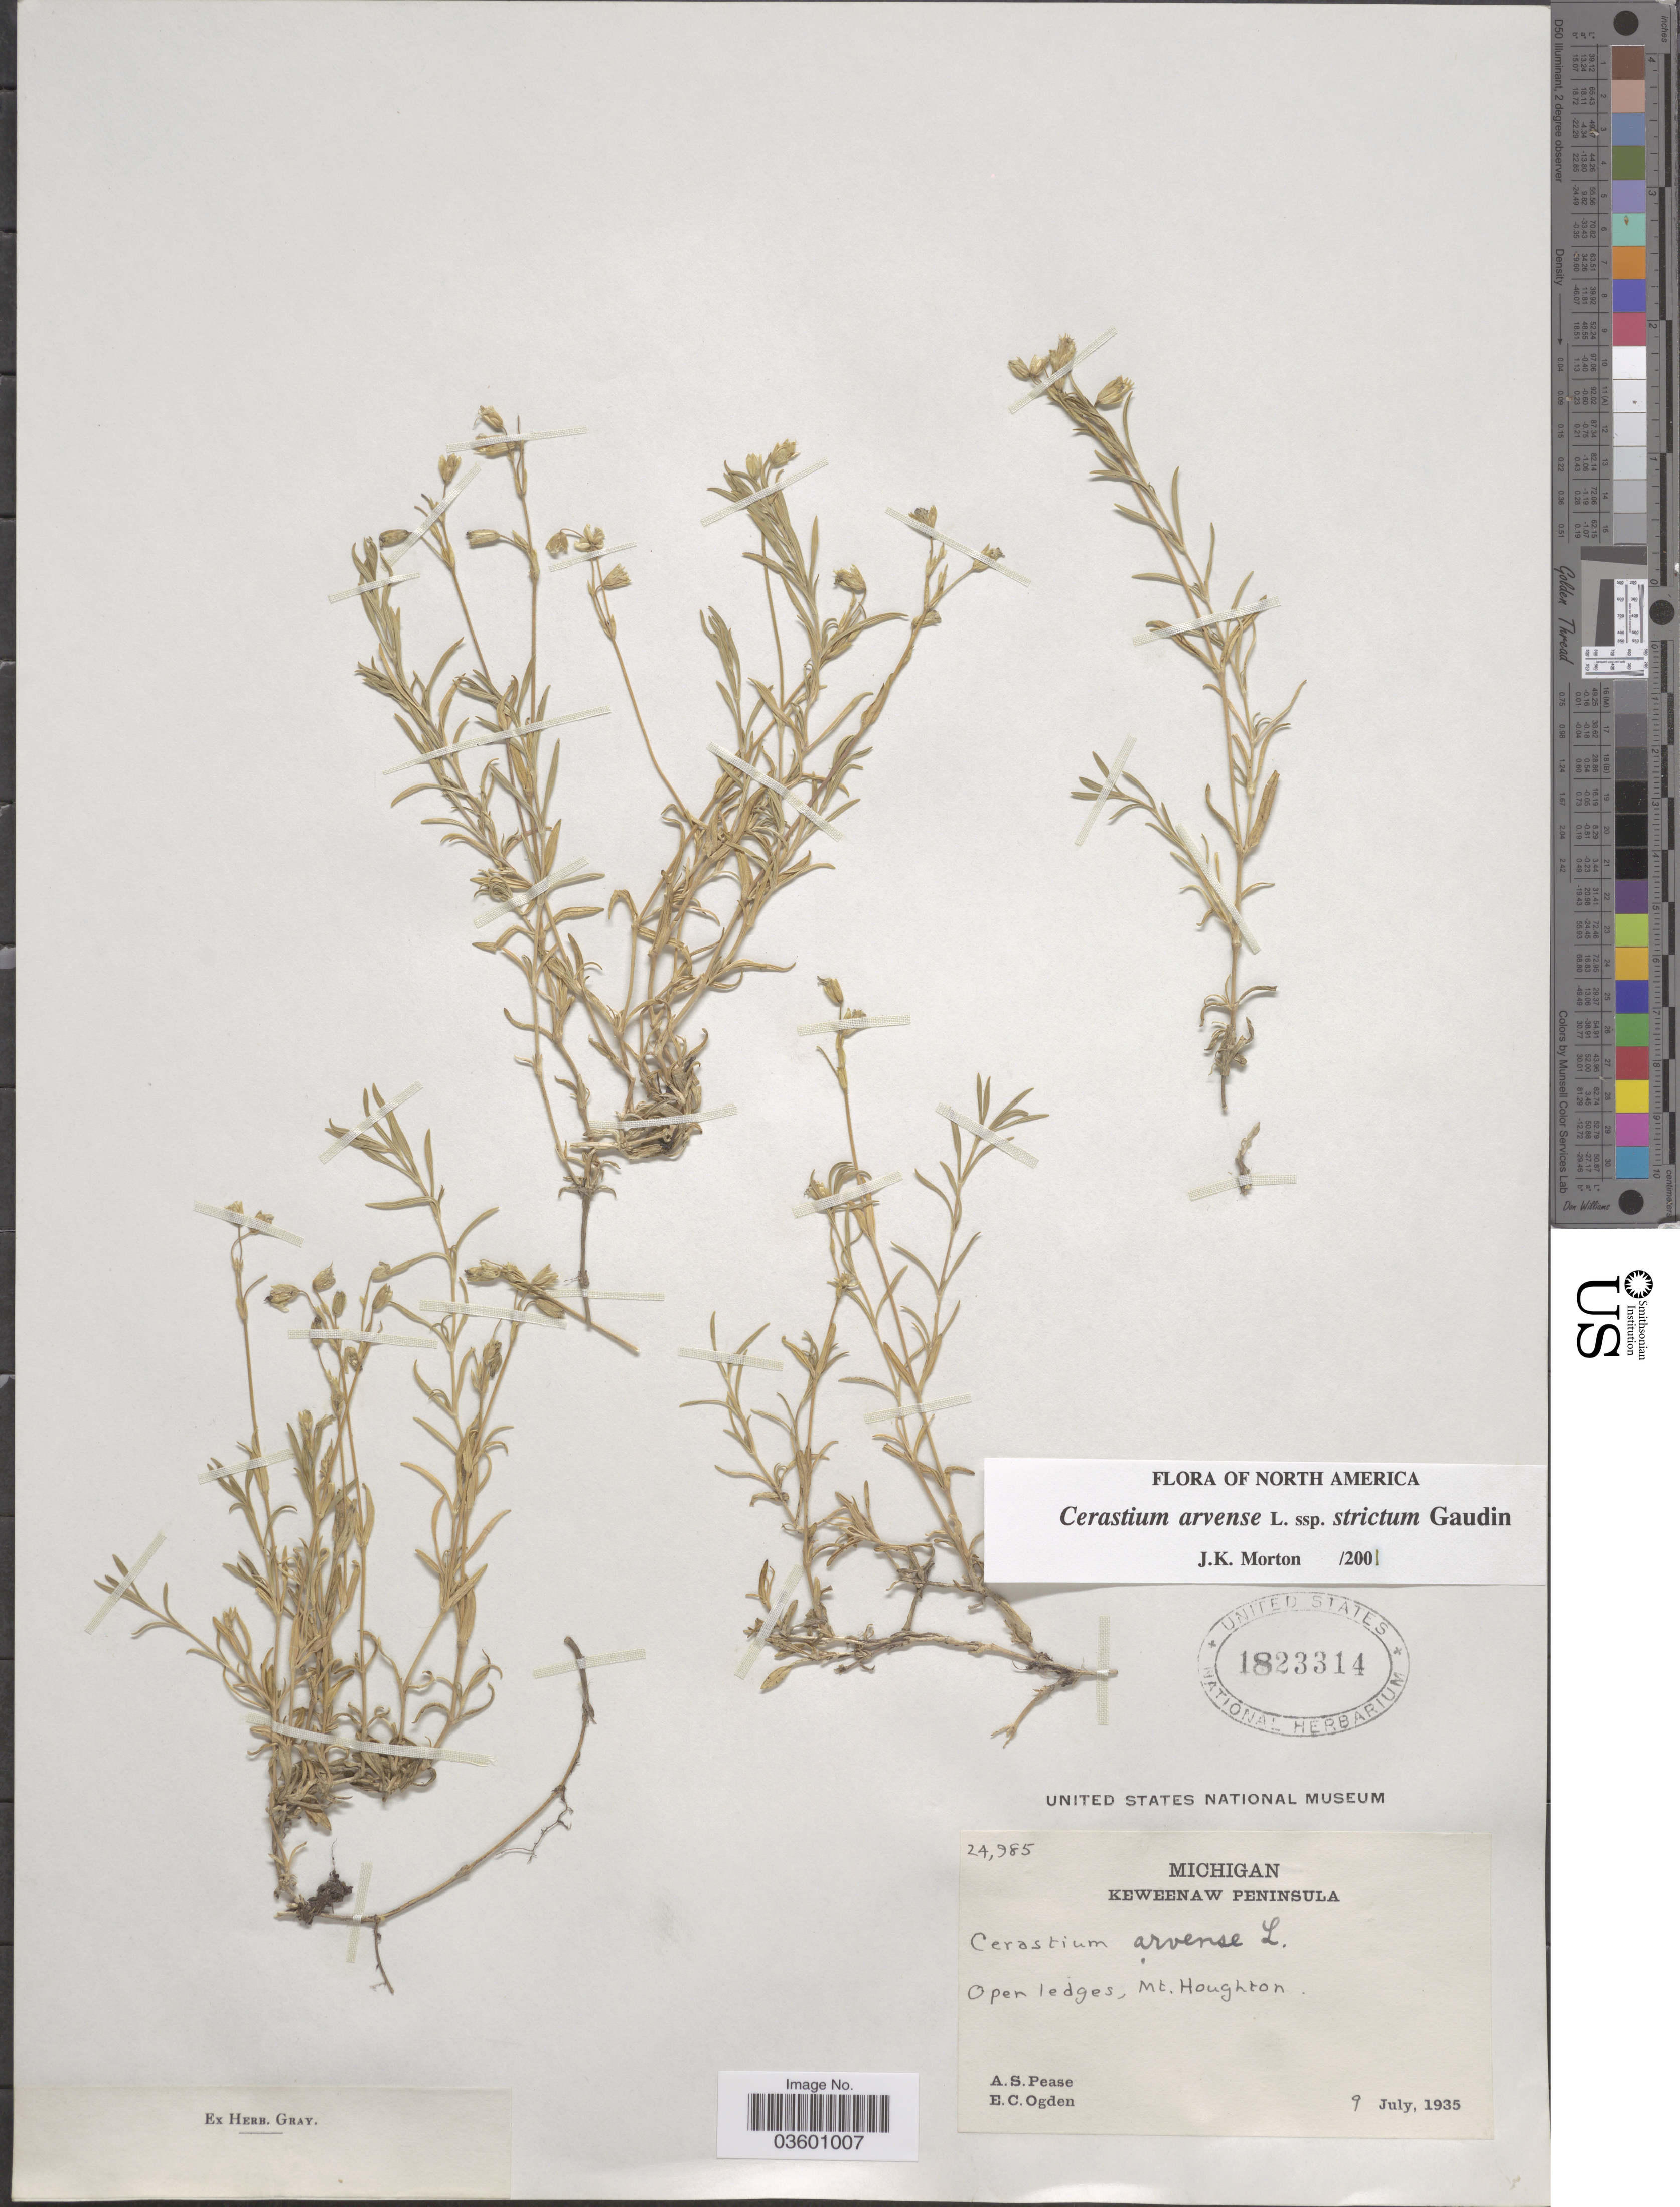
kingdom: Plantae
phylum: Tracheophyta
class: Magnoliopsida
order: Caryophyllales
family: Caryophyllaceae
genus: Cerastium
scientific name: Cerastium arvense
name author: L.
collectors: A. S. Pease & E. Ogden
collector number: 24985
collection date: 1935-07-09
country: United States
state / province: Michigan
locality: Keweenaw Peninsula. Open ledges, Mt. Houghton.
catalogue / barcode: US 1823314